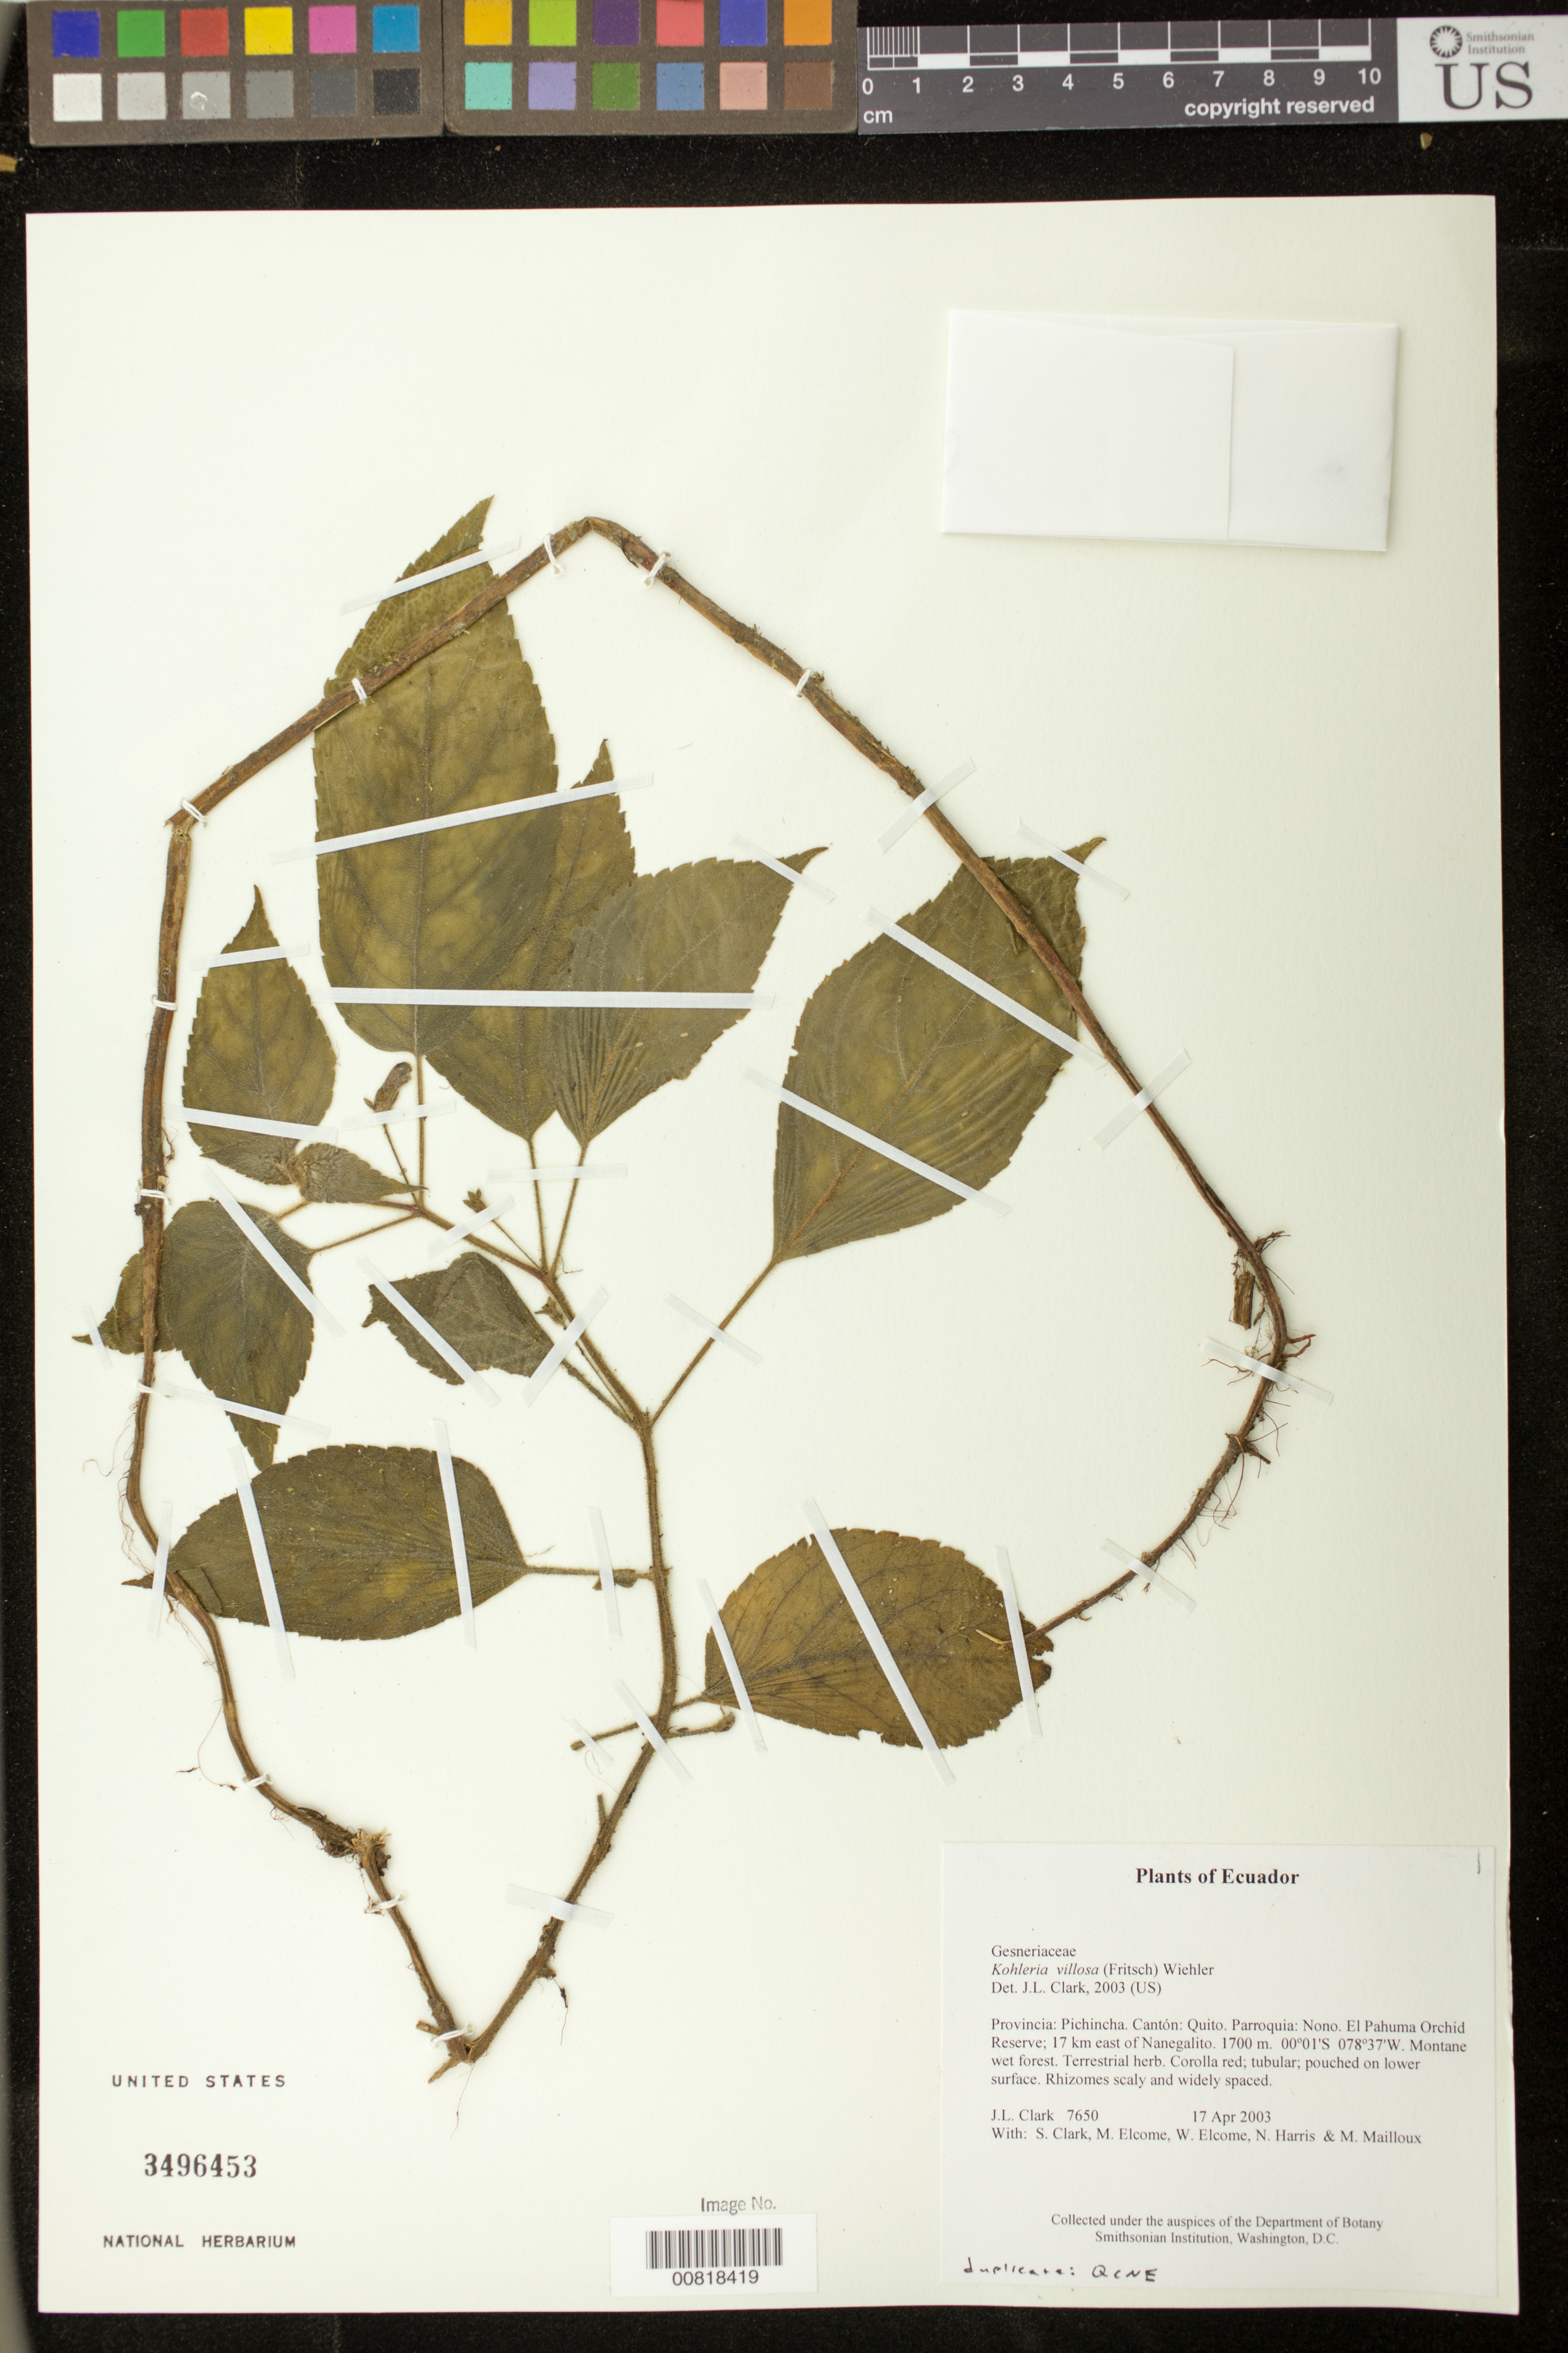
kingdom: Plantae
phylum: Tracheophyta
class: Magnoliopsida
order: Lamiales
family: Gesneriaceae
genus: Kohleria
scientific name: Kohleria villosa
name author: (Fritsch) Wiehler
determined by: Clark, J. L., (SEL), The Marie Selby Botanical Garden (UNITED STATES)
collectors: J. L. Clark, S. Clark, M. Elcome, W. Elcome, N. Harris & M. Mailloux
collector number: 7650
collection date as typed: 17 Apr 2003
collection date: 2003-04-17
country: Ecuador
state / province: Pichincha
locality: Quito. Parroquia: Nono. El Pahuma Orchid Reserve; 17 km east of Nanegalito.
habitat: Montane wet forest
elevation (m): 1700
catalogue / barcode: US 3496453